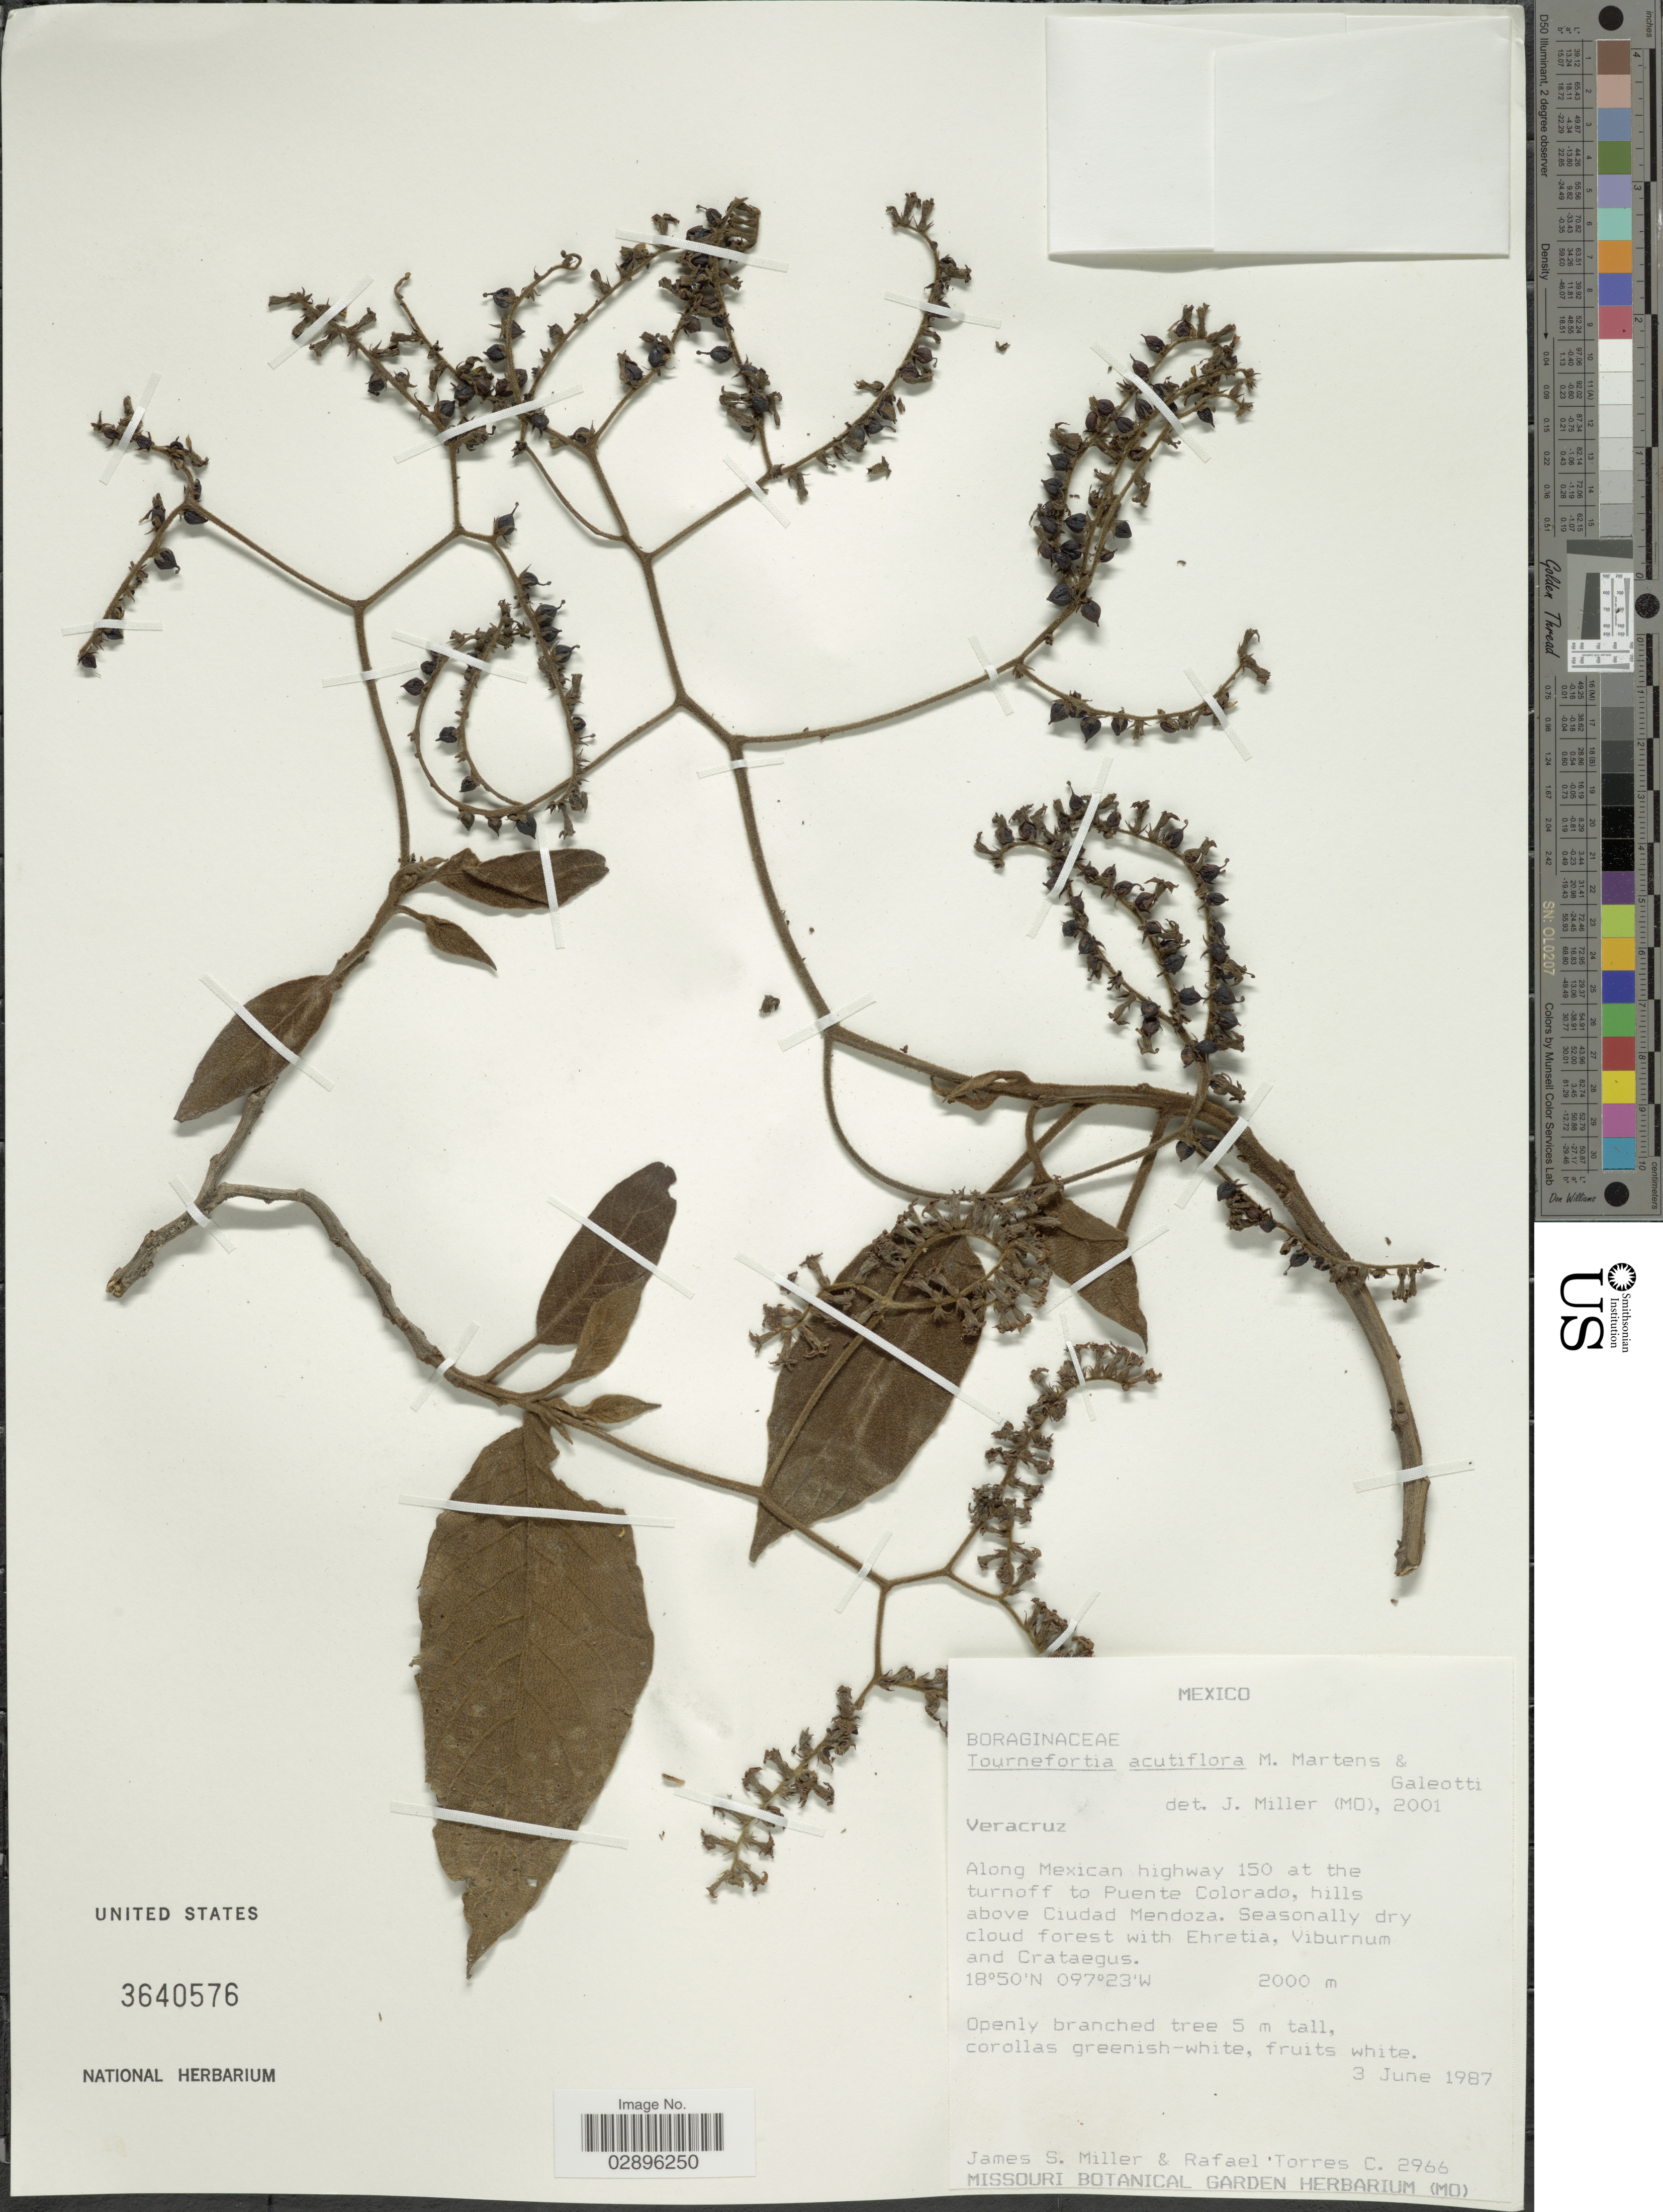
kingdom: Plantae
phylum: Tracheophyta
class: Magnoliopsida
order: Boraginales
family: Heliotropiaceae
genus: Tournefortia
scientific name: Tournefortia acutiflora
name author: M. Martens & Galeotti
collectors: J. S. Miller & R. Torres C.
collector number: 2966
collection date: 1987-06-03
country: Mexico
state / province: Veracruz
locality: Veracruz. Along Mexican highway 150 at the turnoff to Puente Colorado, hills above Ciudad Mendoza.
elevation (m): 2000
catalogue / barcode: US 3640576